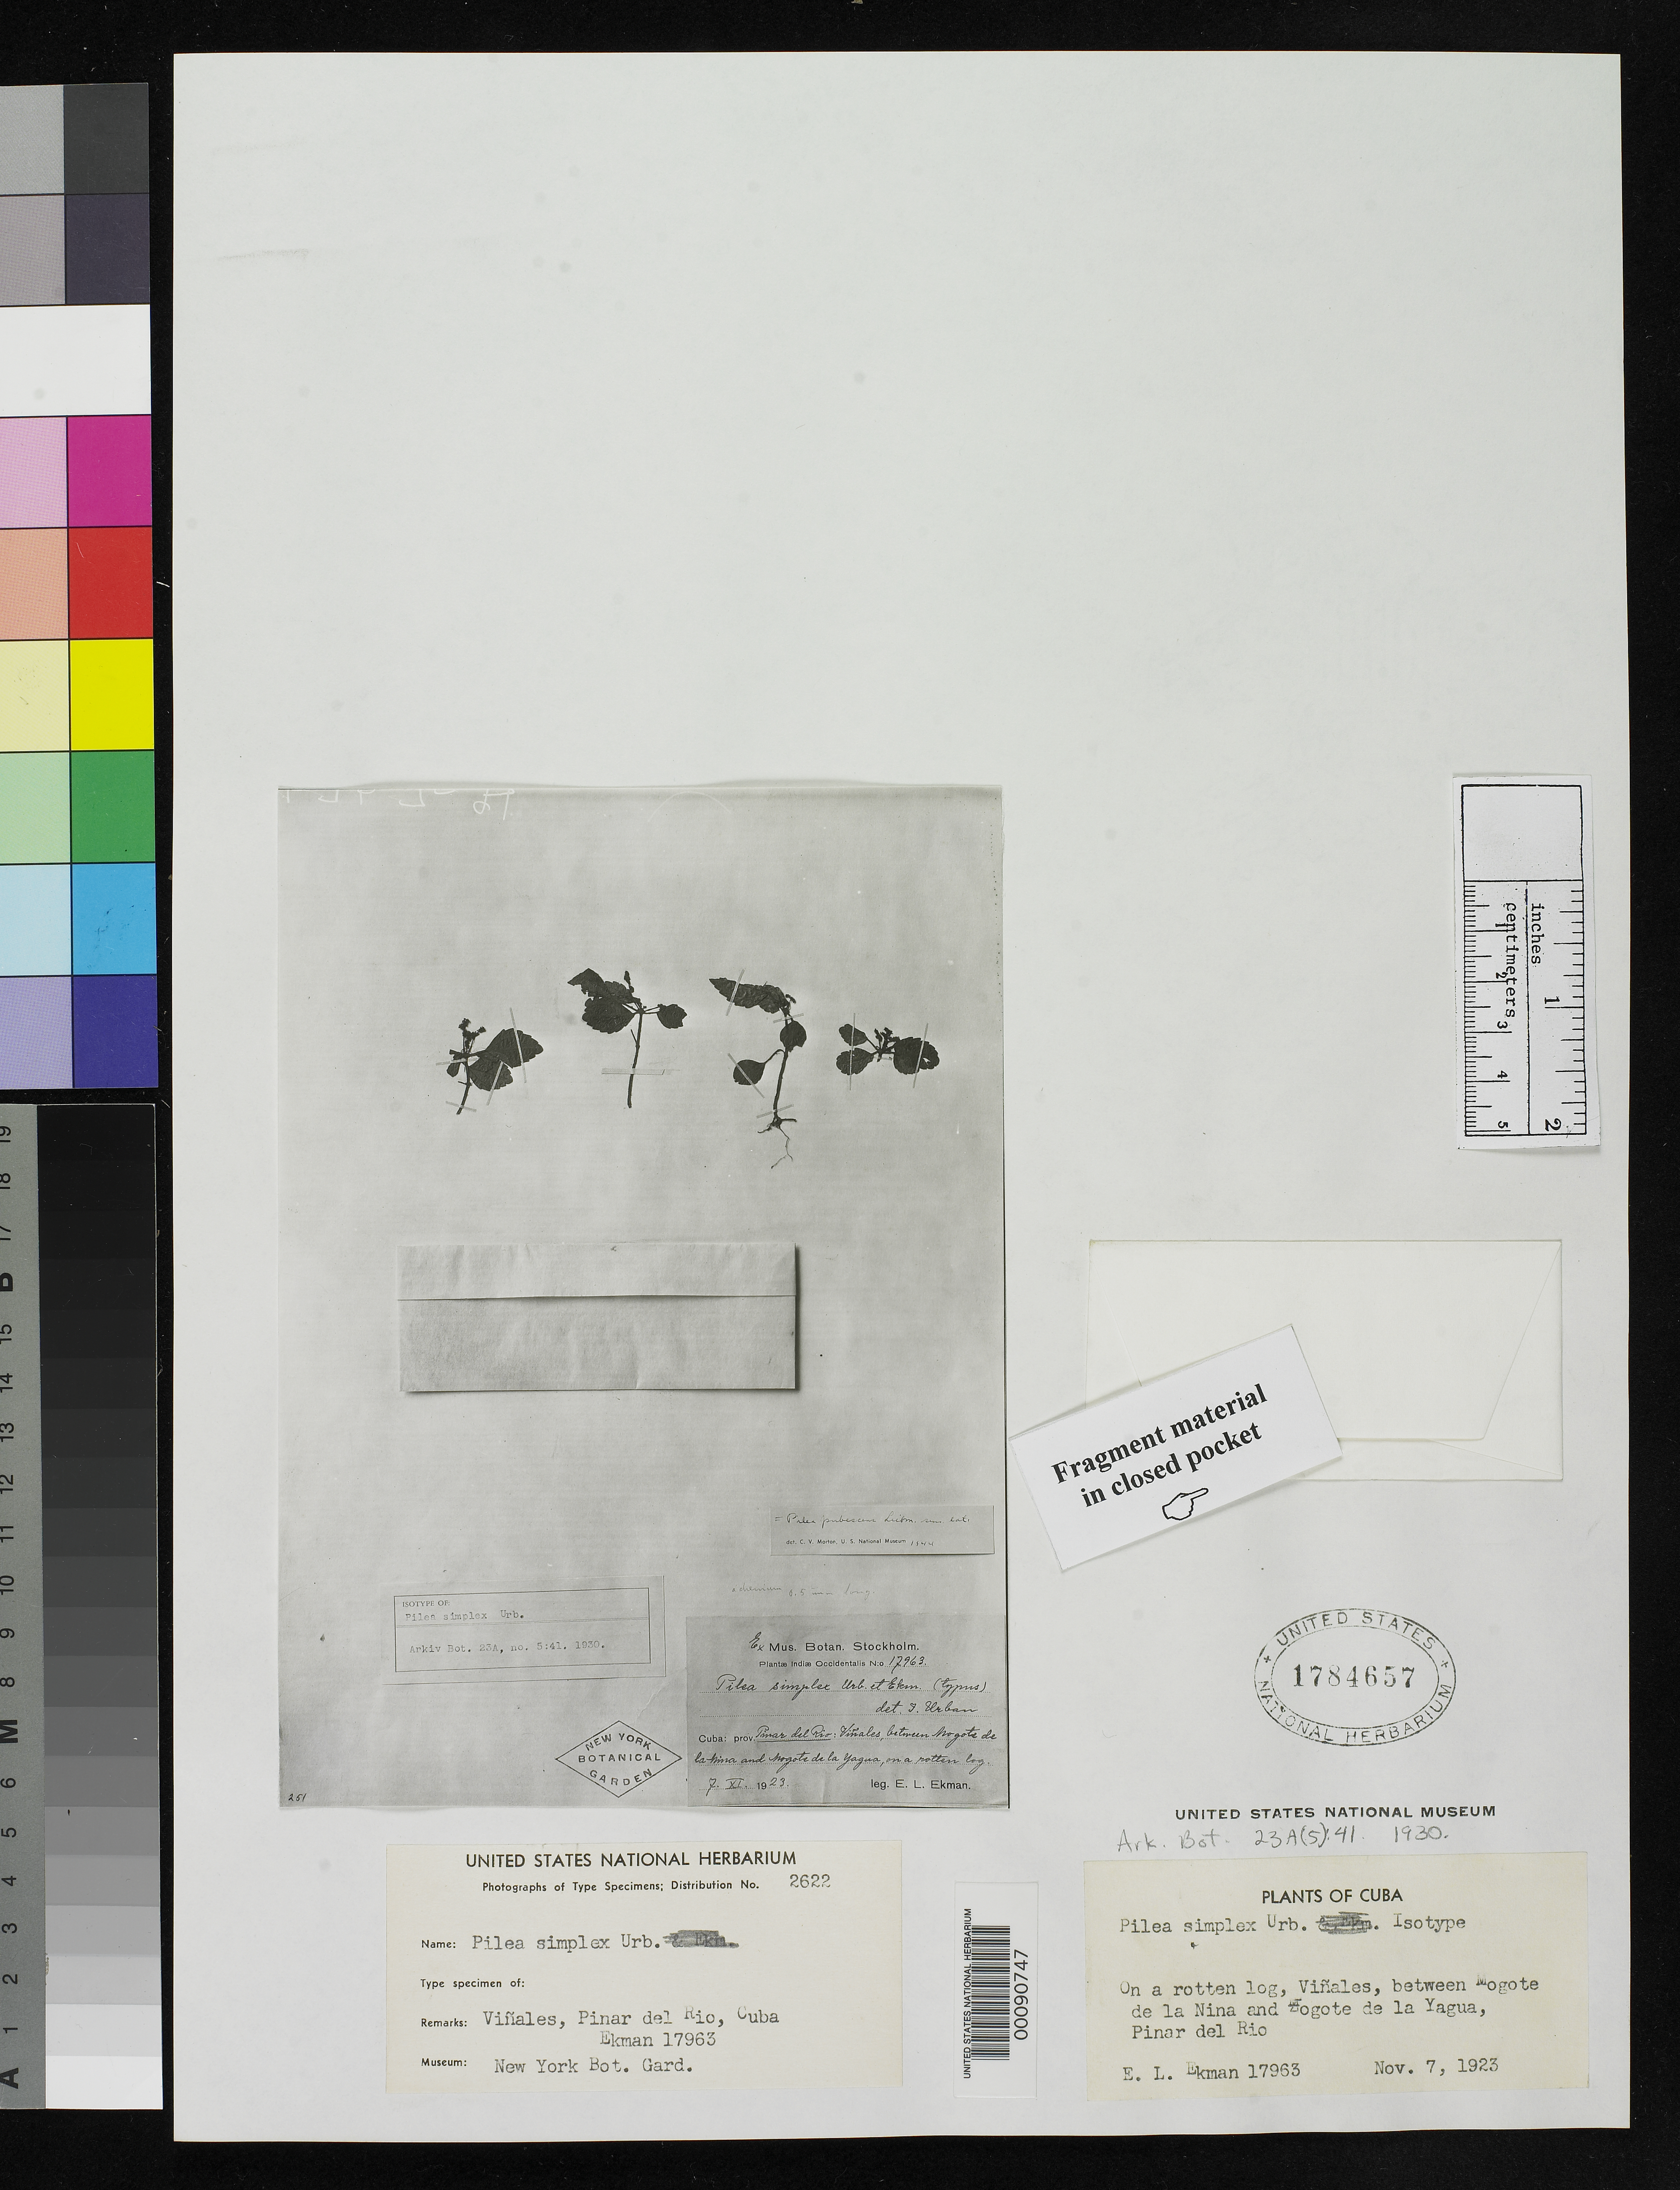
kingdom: Plantae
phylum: Tracheophyta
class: Magnoliopsida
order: Rosales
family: Urticaceae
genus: Pilea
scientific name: Pilea simplex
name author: Urb.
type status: Type Material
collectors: E. L. Ekman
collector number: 17963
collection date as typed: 07 Nov 1923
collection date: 1923-11-07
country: Cuba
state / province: Pinar del Río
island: Greater Antilles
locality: Near Vinales, between Mogote de La Mina and Mogote de la Yagua.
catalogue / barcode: US 1784657